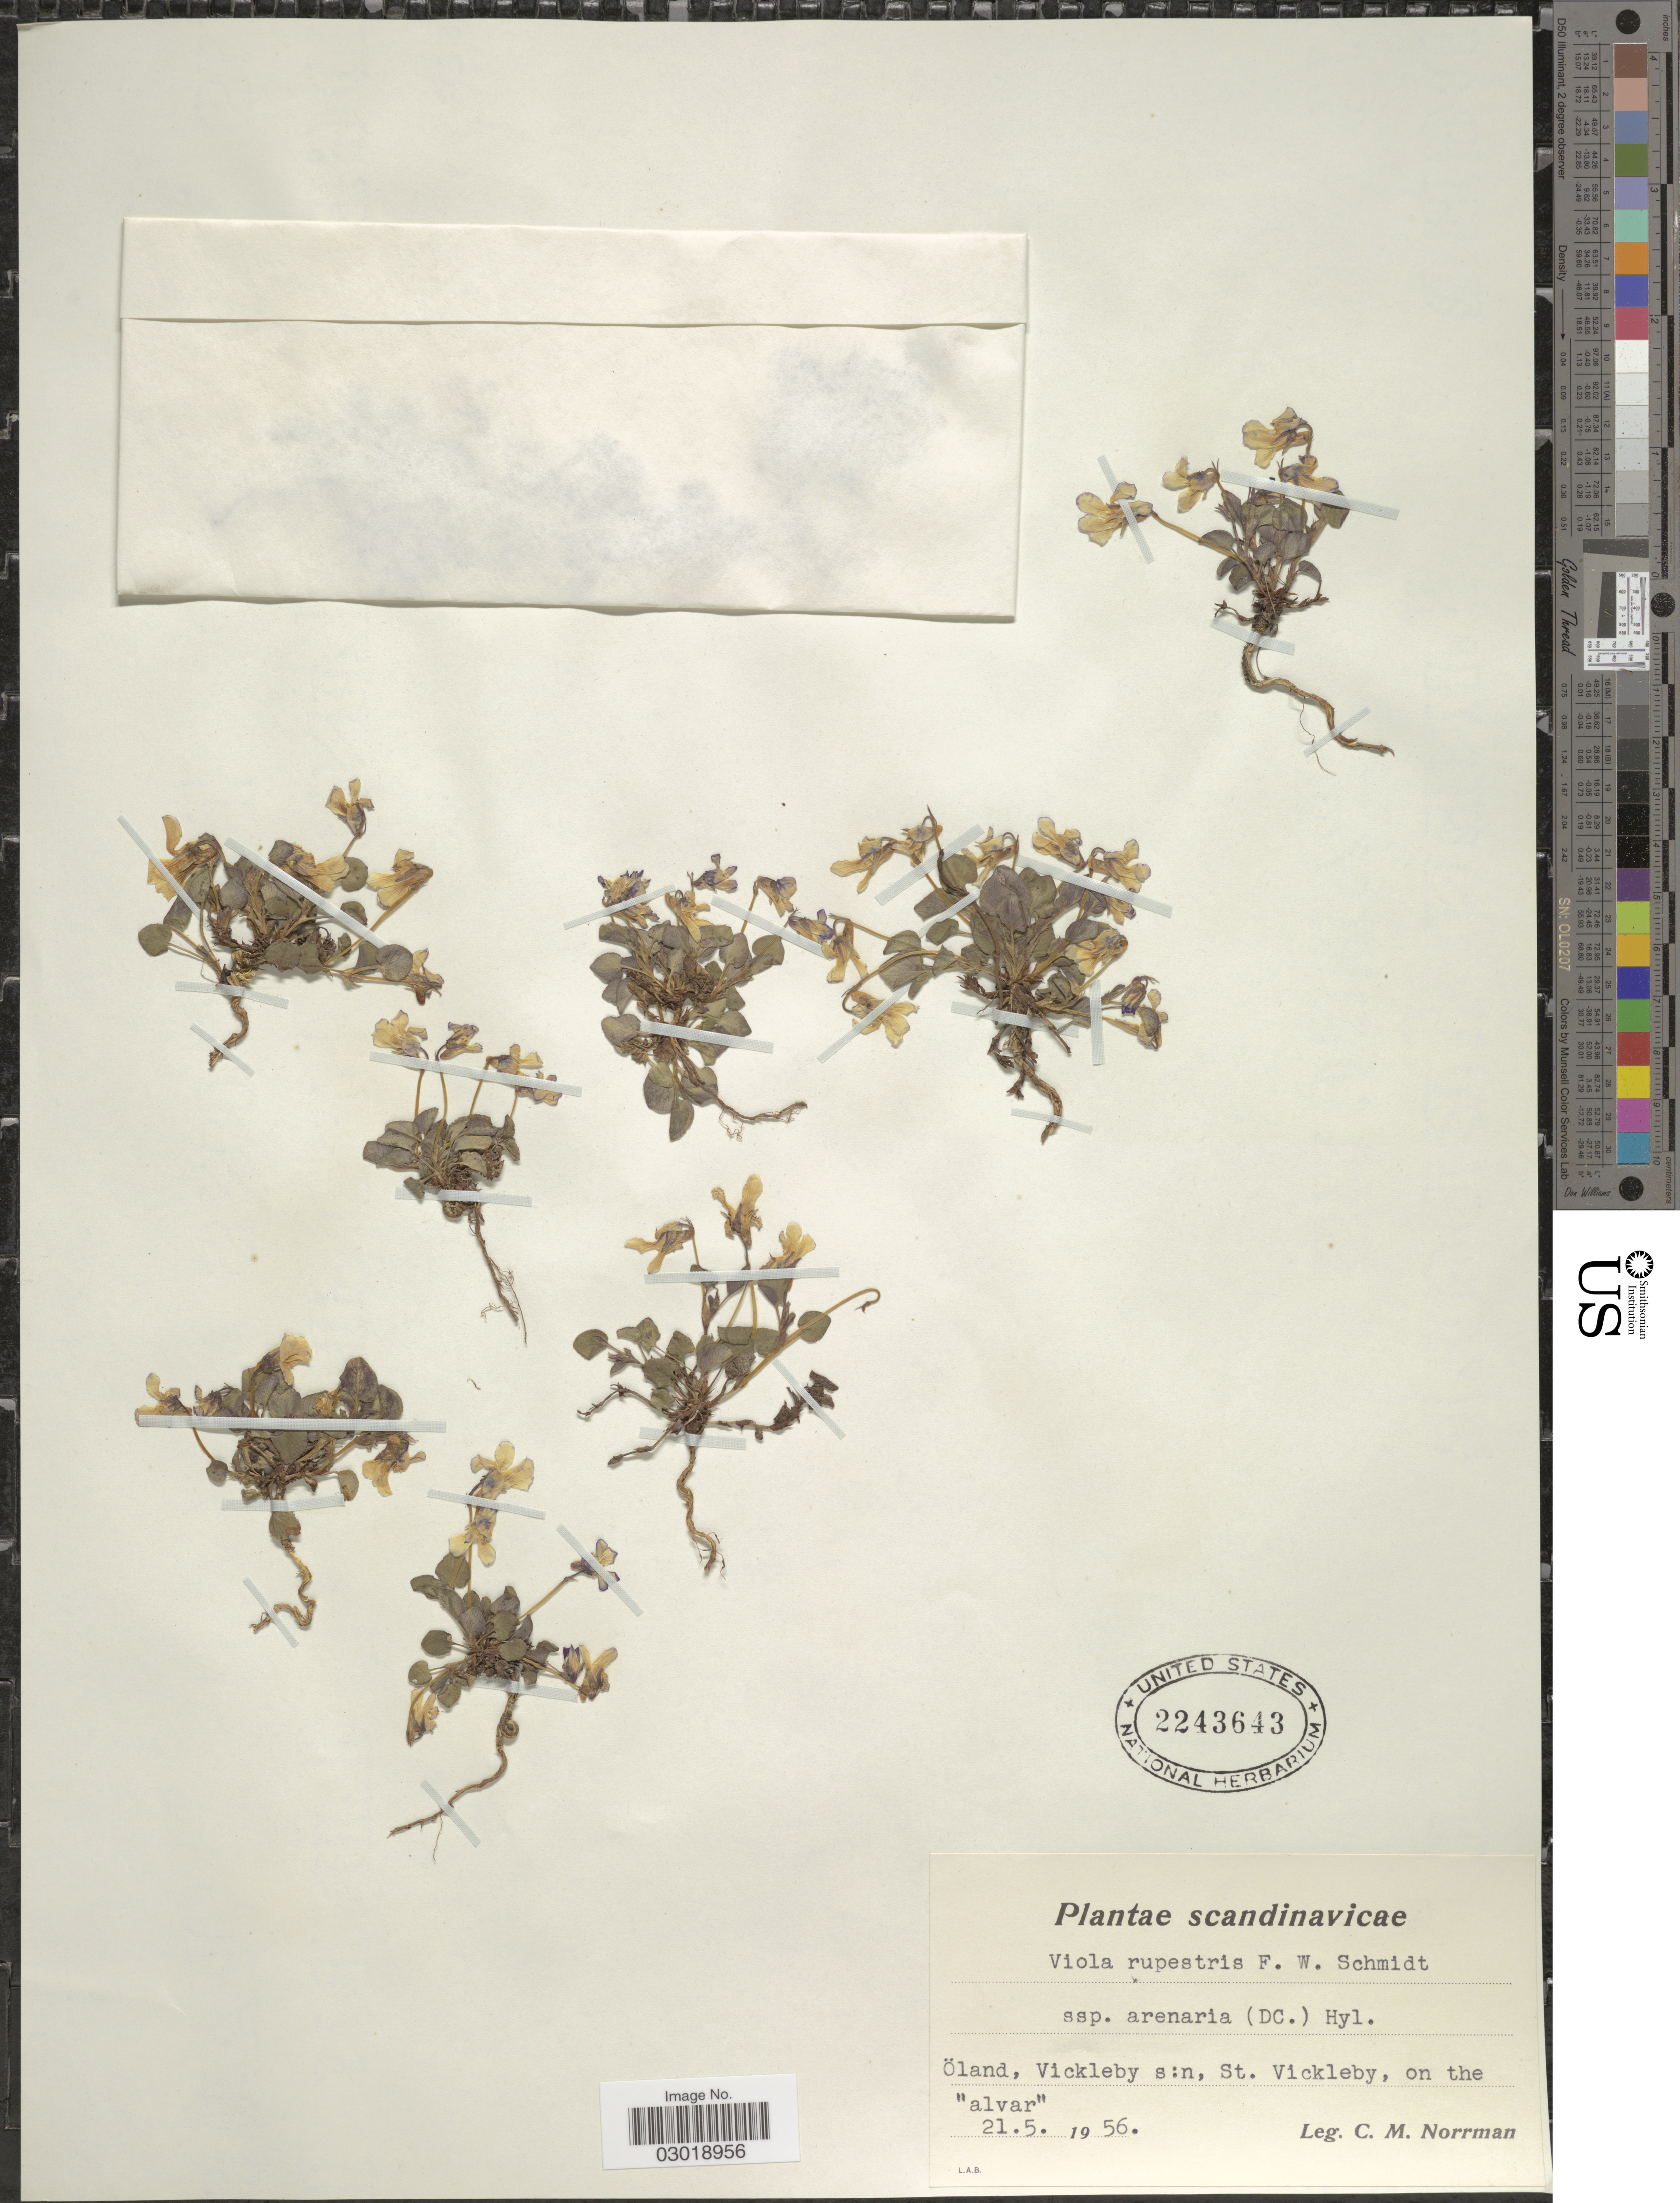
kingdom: Plantae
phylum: Tracheophyta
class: Magnoliopsida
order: Malpighiales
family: Violaceae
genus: Viola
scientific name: Viola rupestris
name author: F.W. Schmidt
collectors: C. Norrman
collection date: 1956-05-21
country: Sweden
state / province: Kalmar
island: Oland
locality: Scandinavicae. Öland, Vickleby s:n, St. Vickleby, on the "alvar".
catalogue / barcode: US 2243643